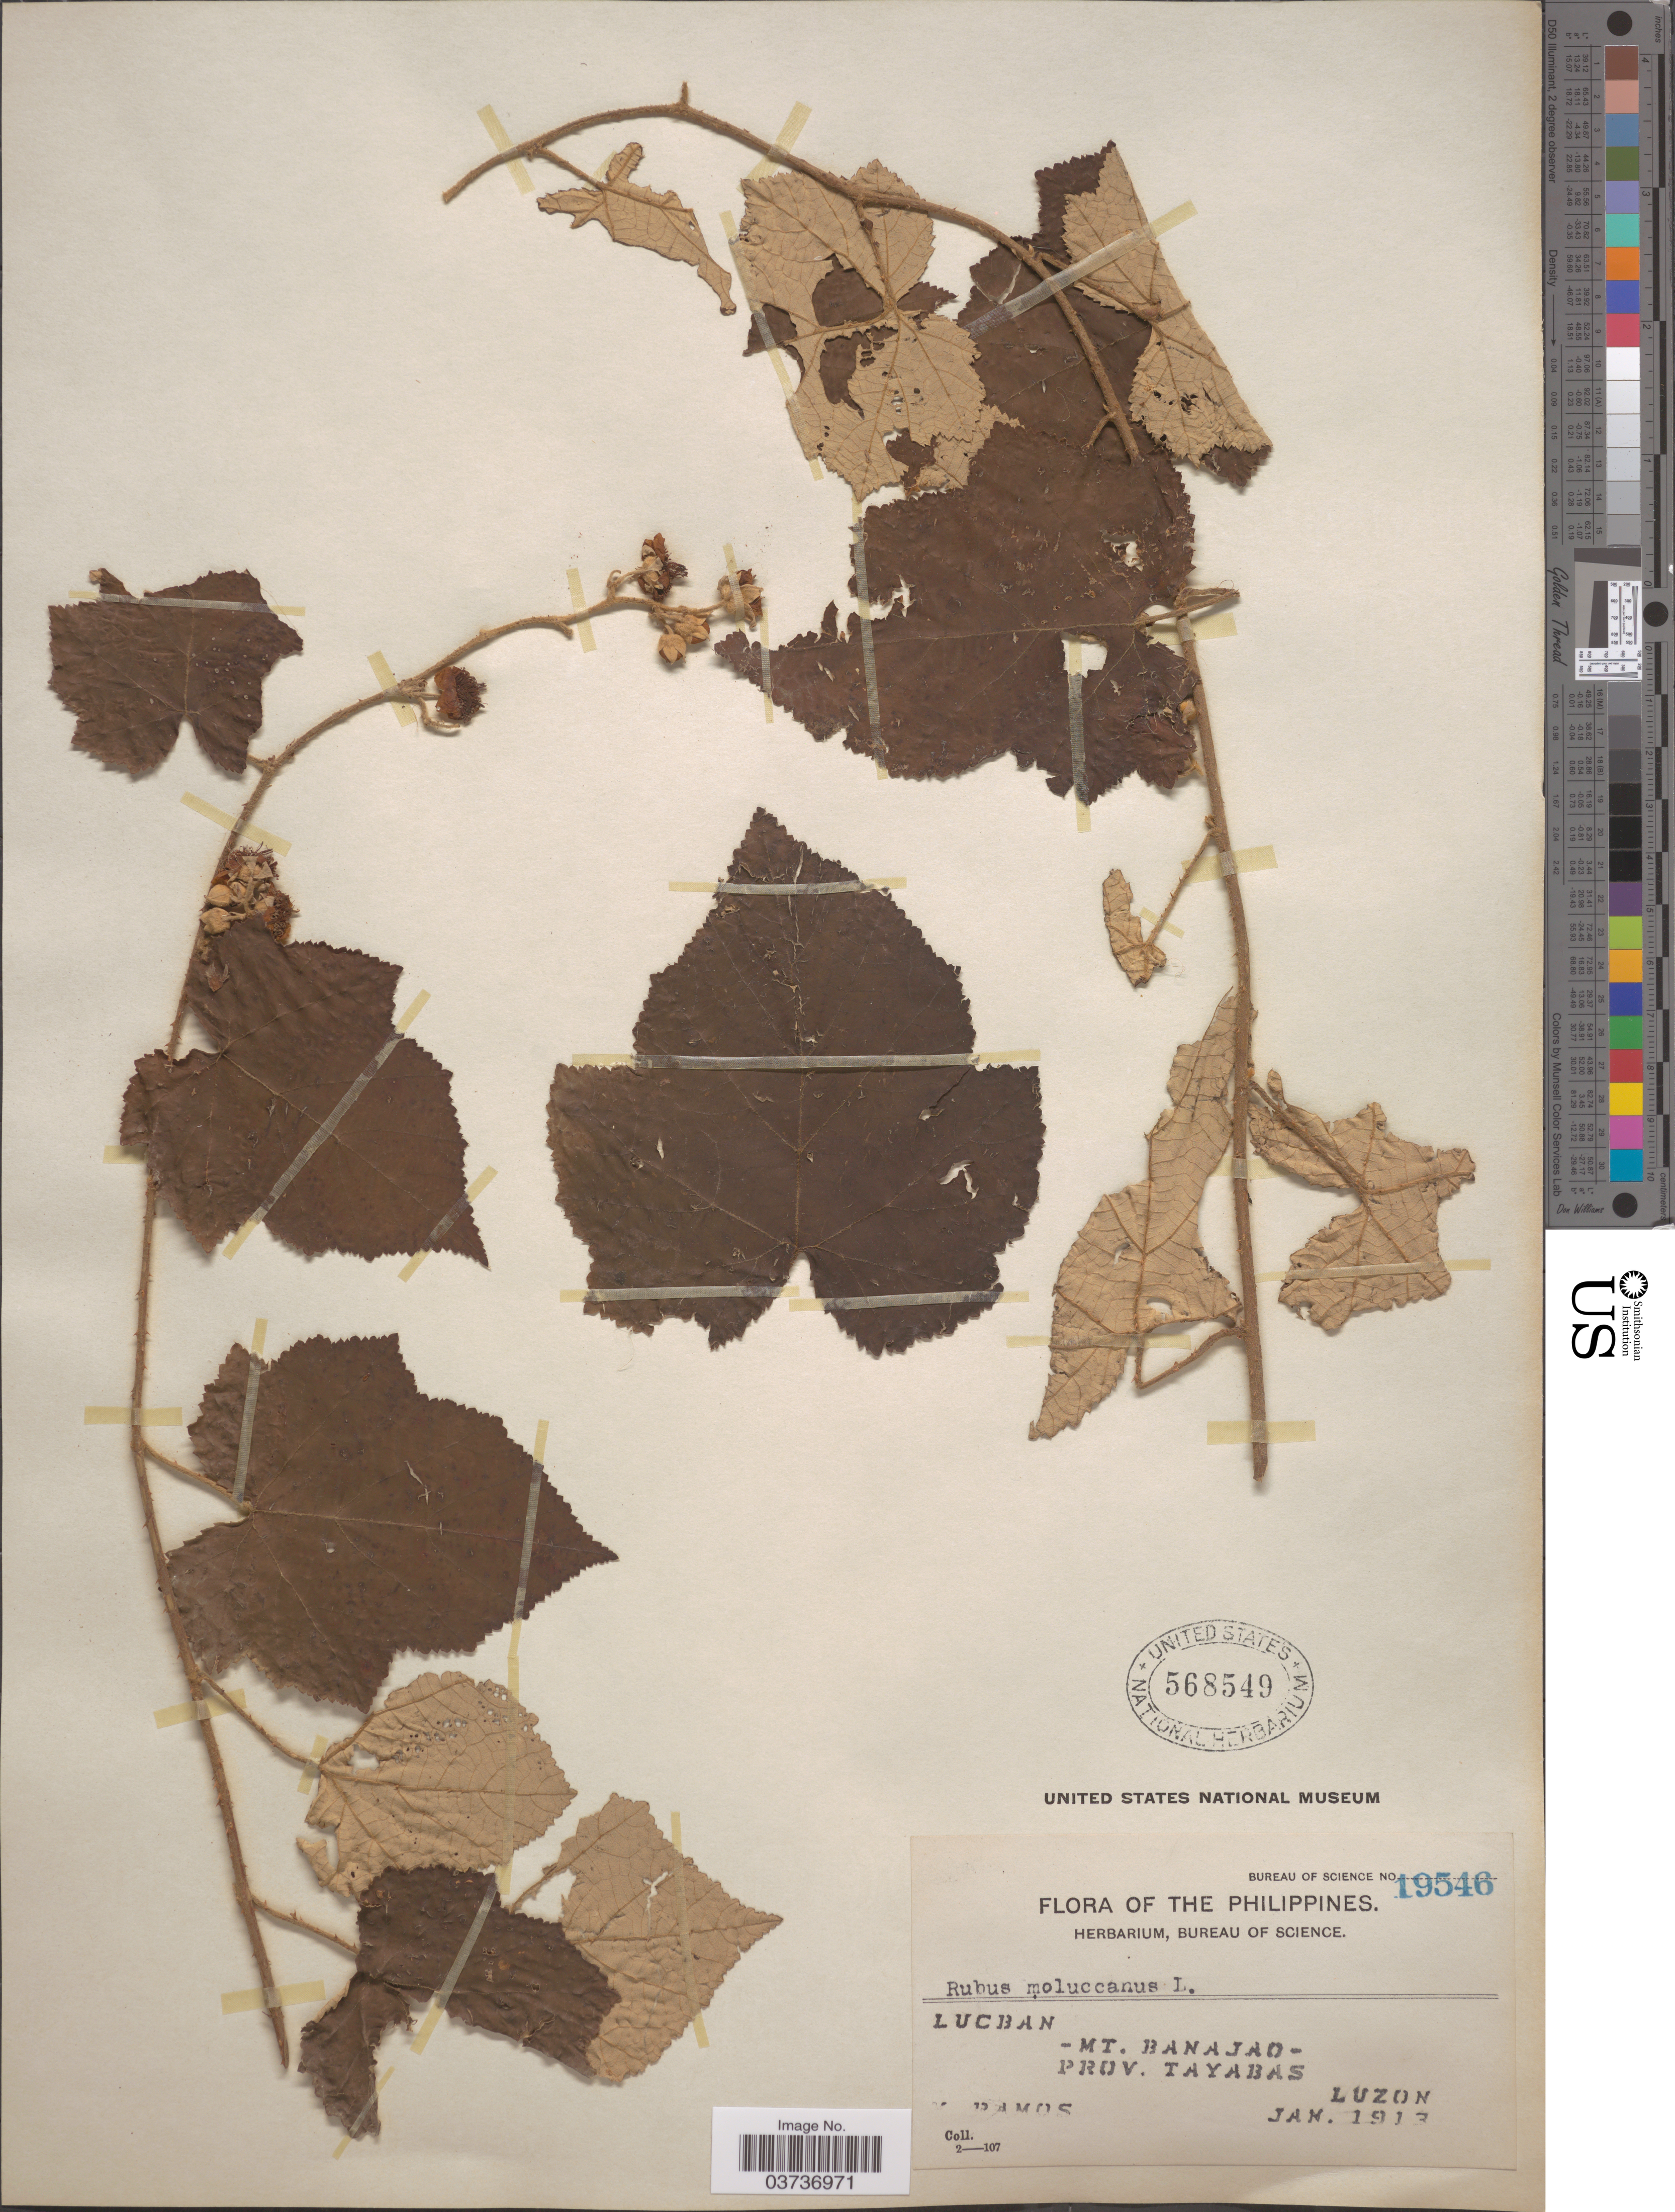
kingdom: Plantae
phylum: Tracheophyta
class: Magnoliopsida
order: Rosales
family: Rosaceae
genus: Rubus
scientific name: Rubus moluccanus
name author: L.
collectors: M. Ramos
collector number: Bureau of Science 19546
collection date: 1913-01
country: Philippines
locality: Lucban - Mt. Banajao - Prov. Tayabas. Luzon.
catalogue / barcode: US 568549